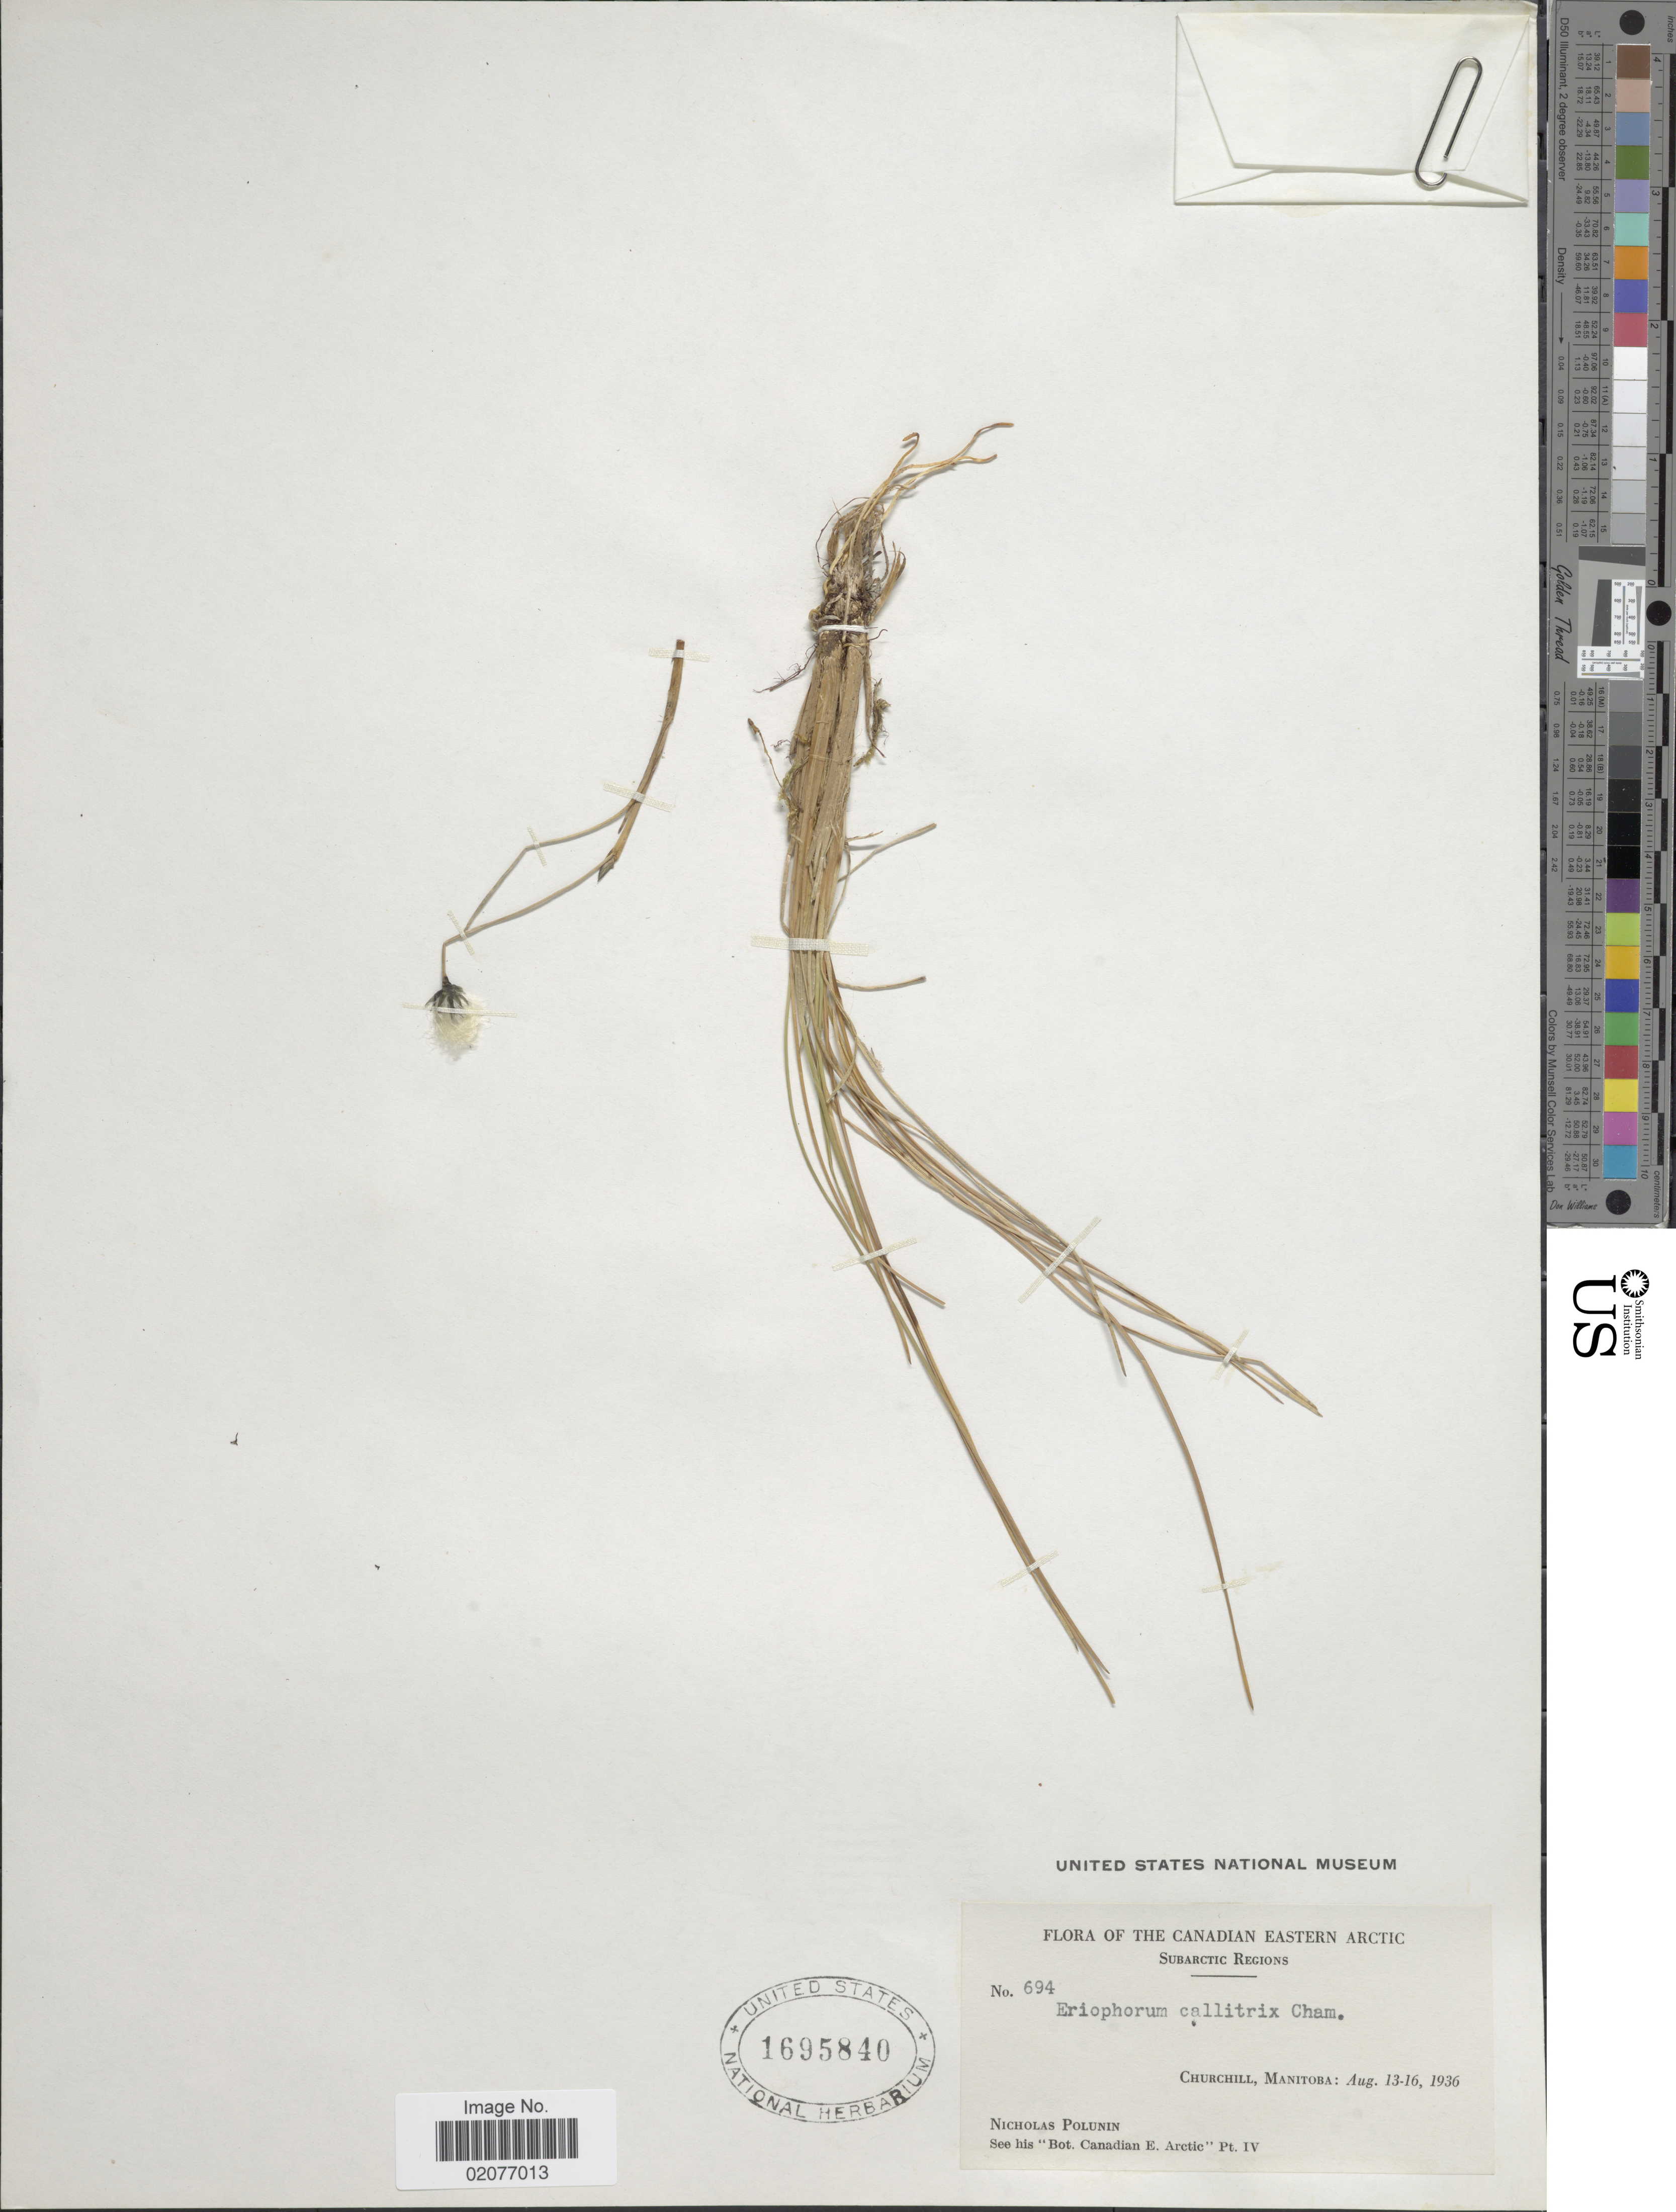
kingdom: Plantae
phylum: Tracheophyta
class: Liliopsida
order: Poales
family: Cyperaceae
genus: Eriophorum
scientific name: Eriophorum callitrix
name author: Cham. ex C.A. Mey.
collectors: N. V. Polunin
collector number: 694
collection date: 1936-08-13/1936-08-16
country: Canada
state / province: Manitoba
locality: The Canadian Eastern Arctic, Subarctic Regions, Churchill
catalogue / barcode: US 1695840